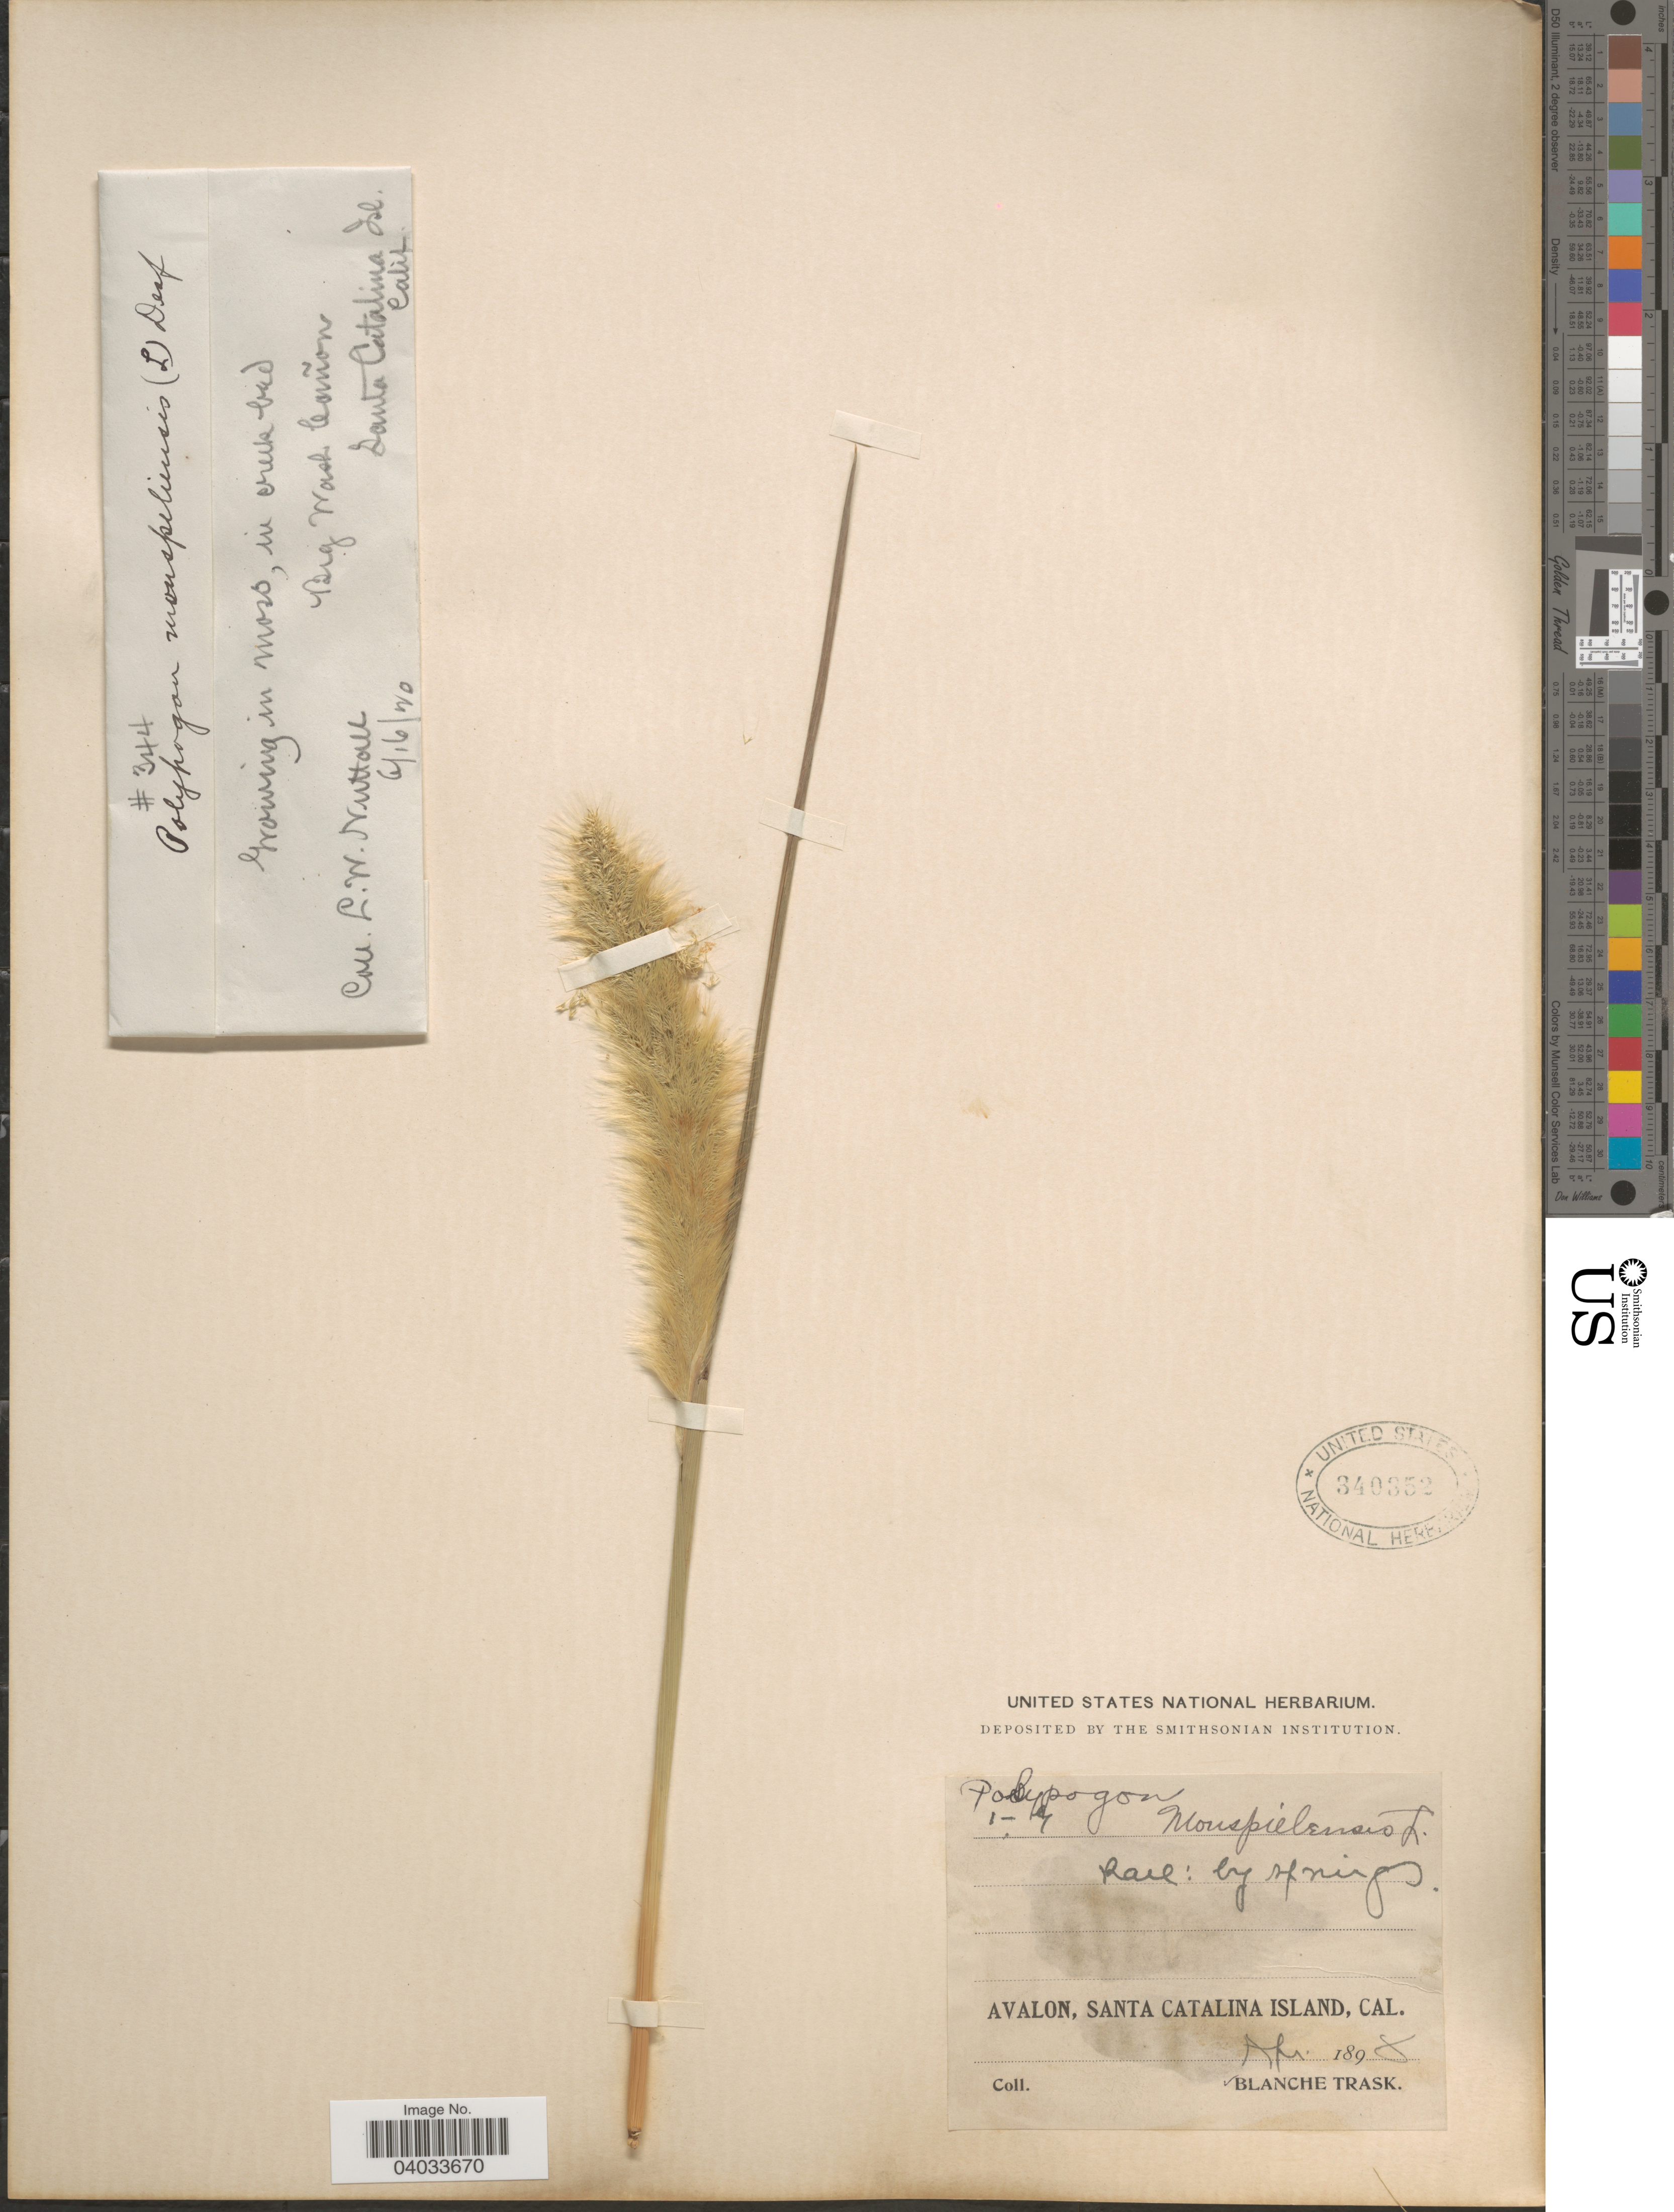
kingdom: Plantae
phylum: Tracheophyta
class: Liliopsida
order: Poales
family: Poaceae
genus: Polypogon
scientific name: Polypogon monspeliensis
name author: (L.) Desf.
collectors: B. Trask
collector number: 1-7?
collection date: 1898-04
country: United States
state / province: California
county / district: Los Angeles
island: Santa Catalina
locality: Rail by springs. Avalon, Santa Catalina Island.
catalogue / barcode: US 340352